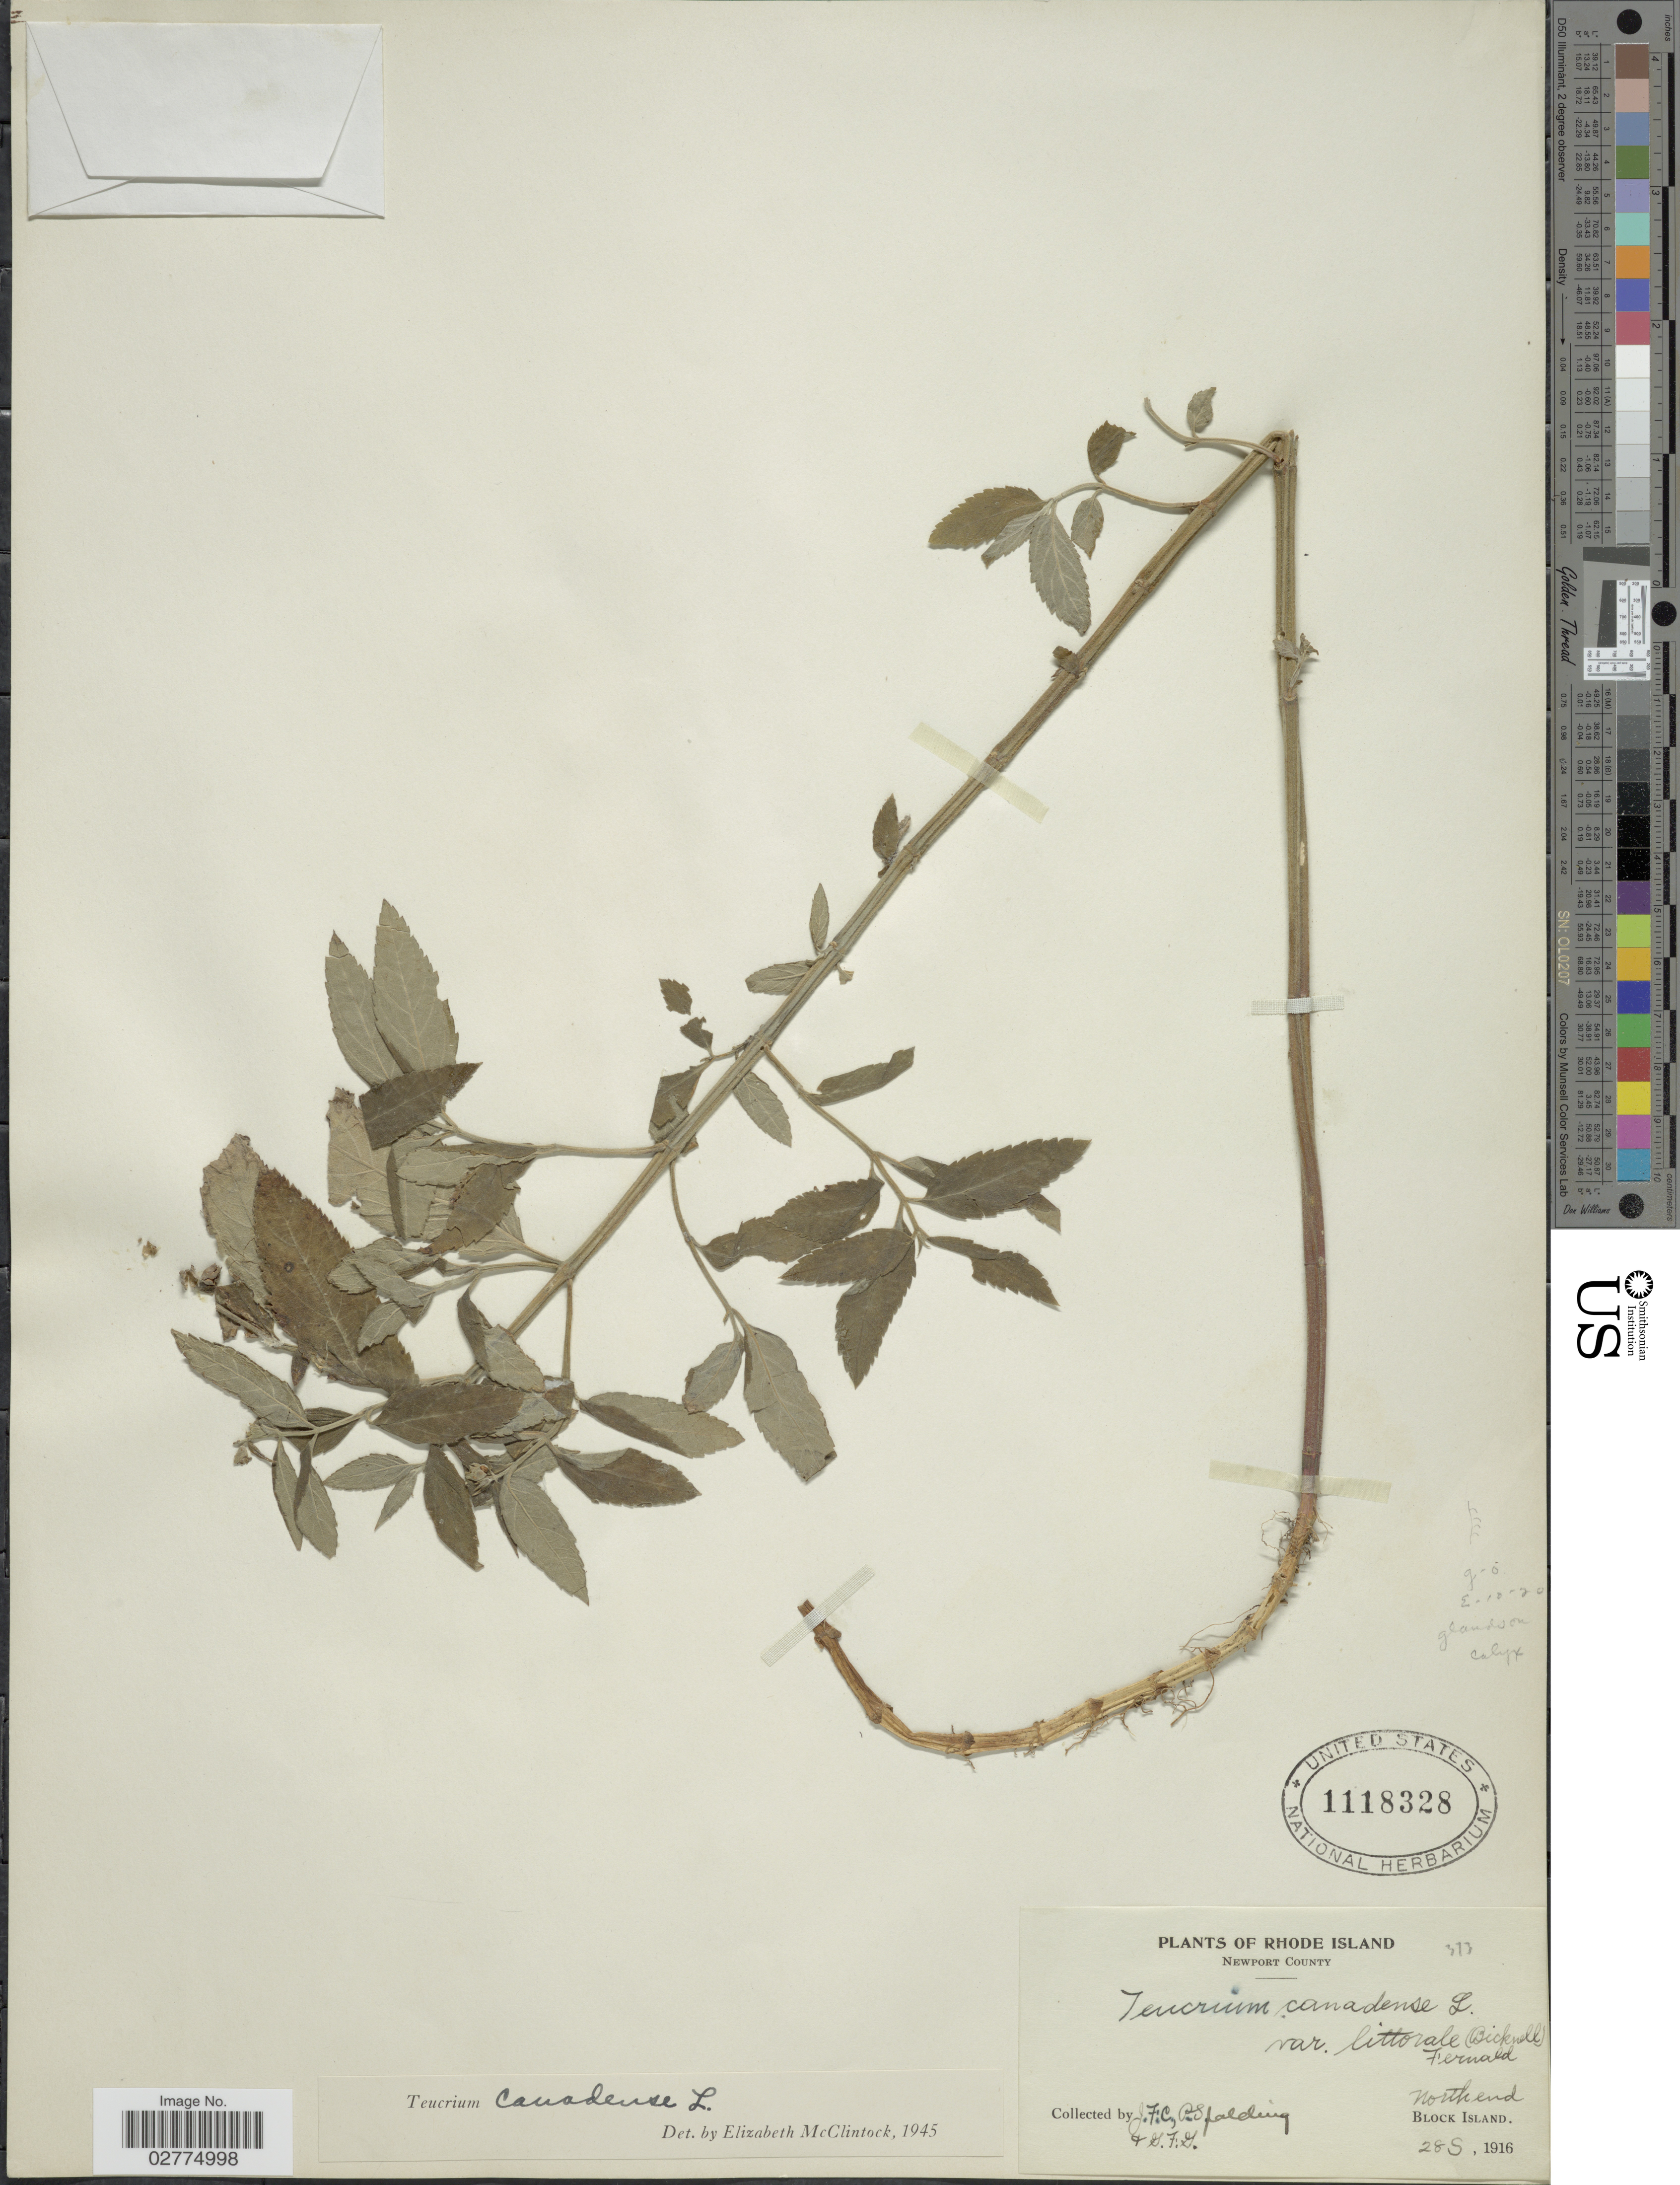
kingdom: Plantae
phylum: Tracheophyta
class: Magnoliopsida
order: Lamiales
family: Lamiaceae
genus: Teucrium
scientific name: Teucrium canadense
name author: L.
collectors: J. Collins, P. Spalding & G. Spalding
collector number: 373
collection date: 1916-05-28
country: United States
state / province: Rhode Island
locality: Newport County. Northend, Block Island.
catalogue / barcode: US 1118328